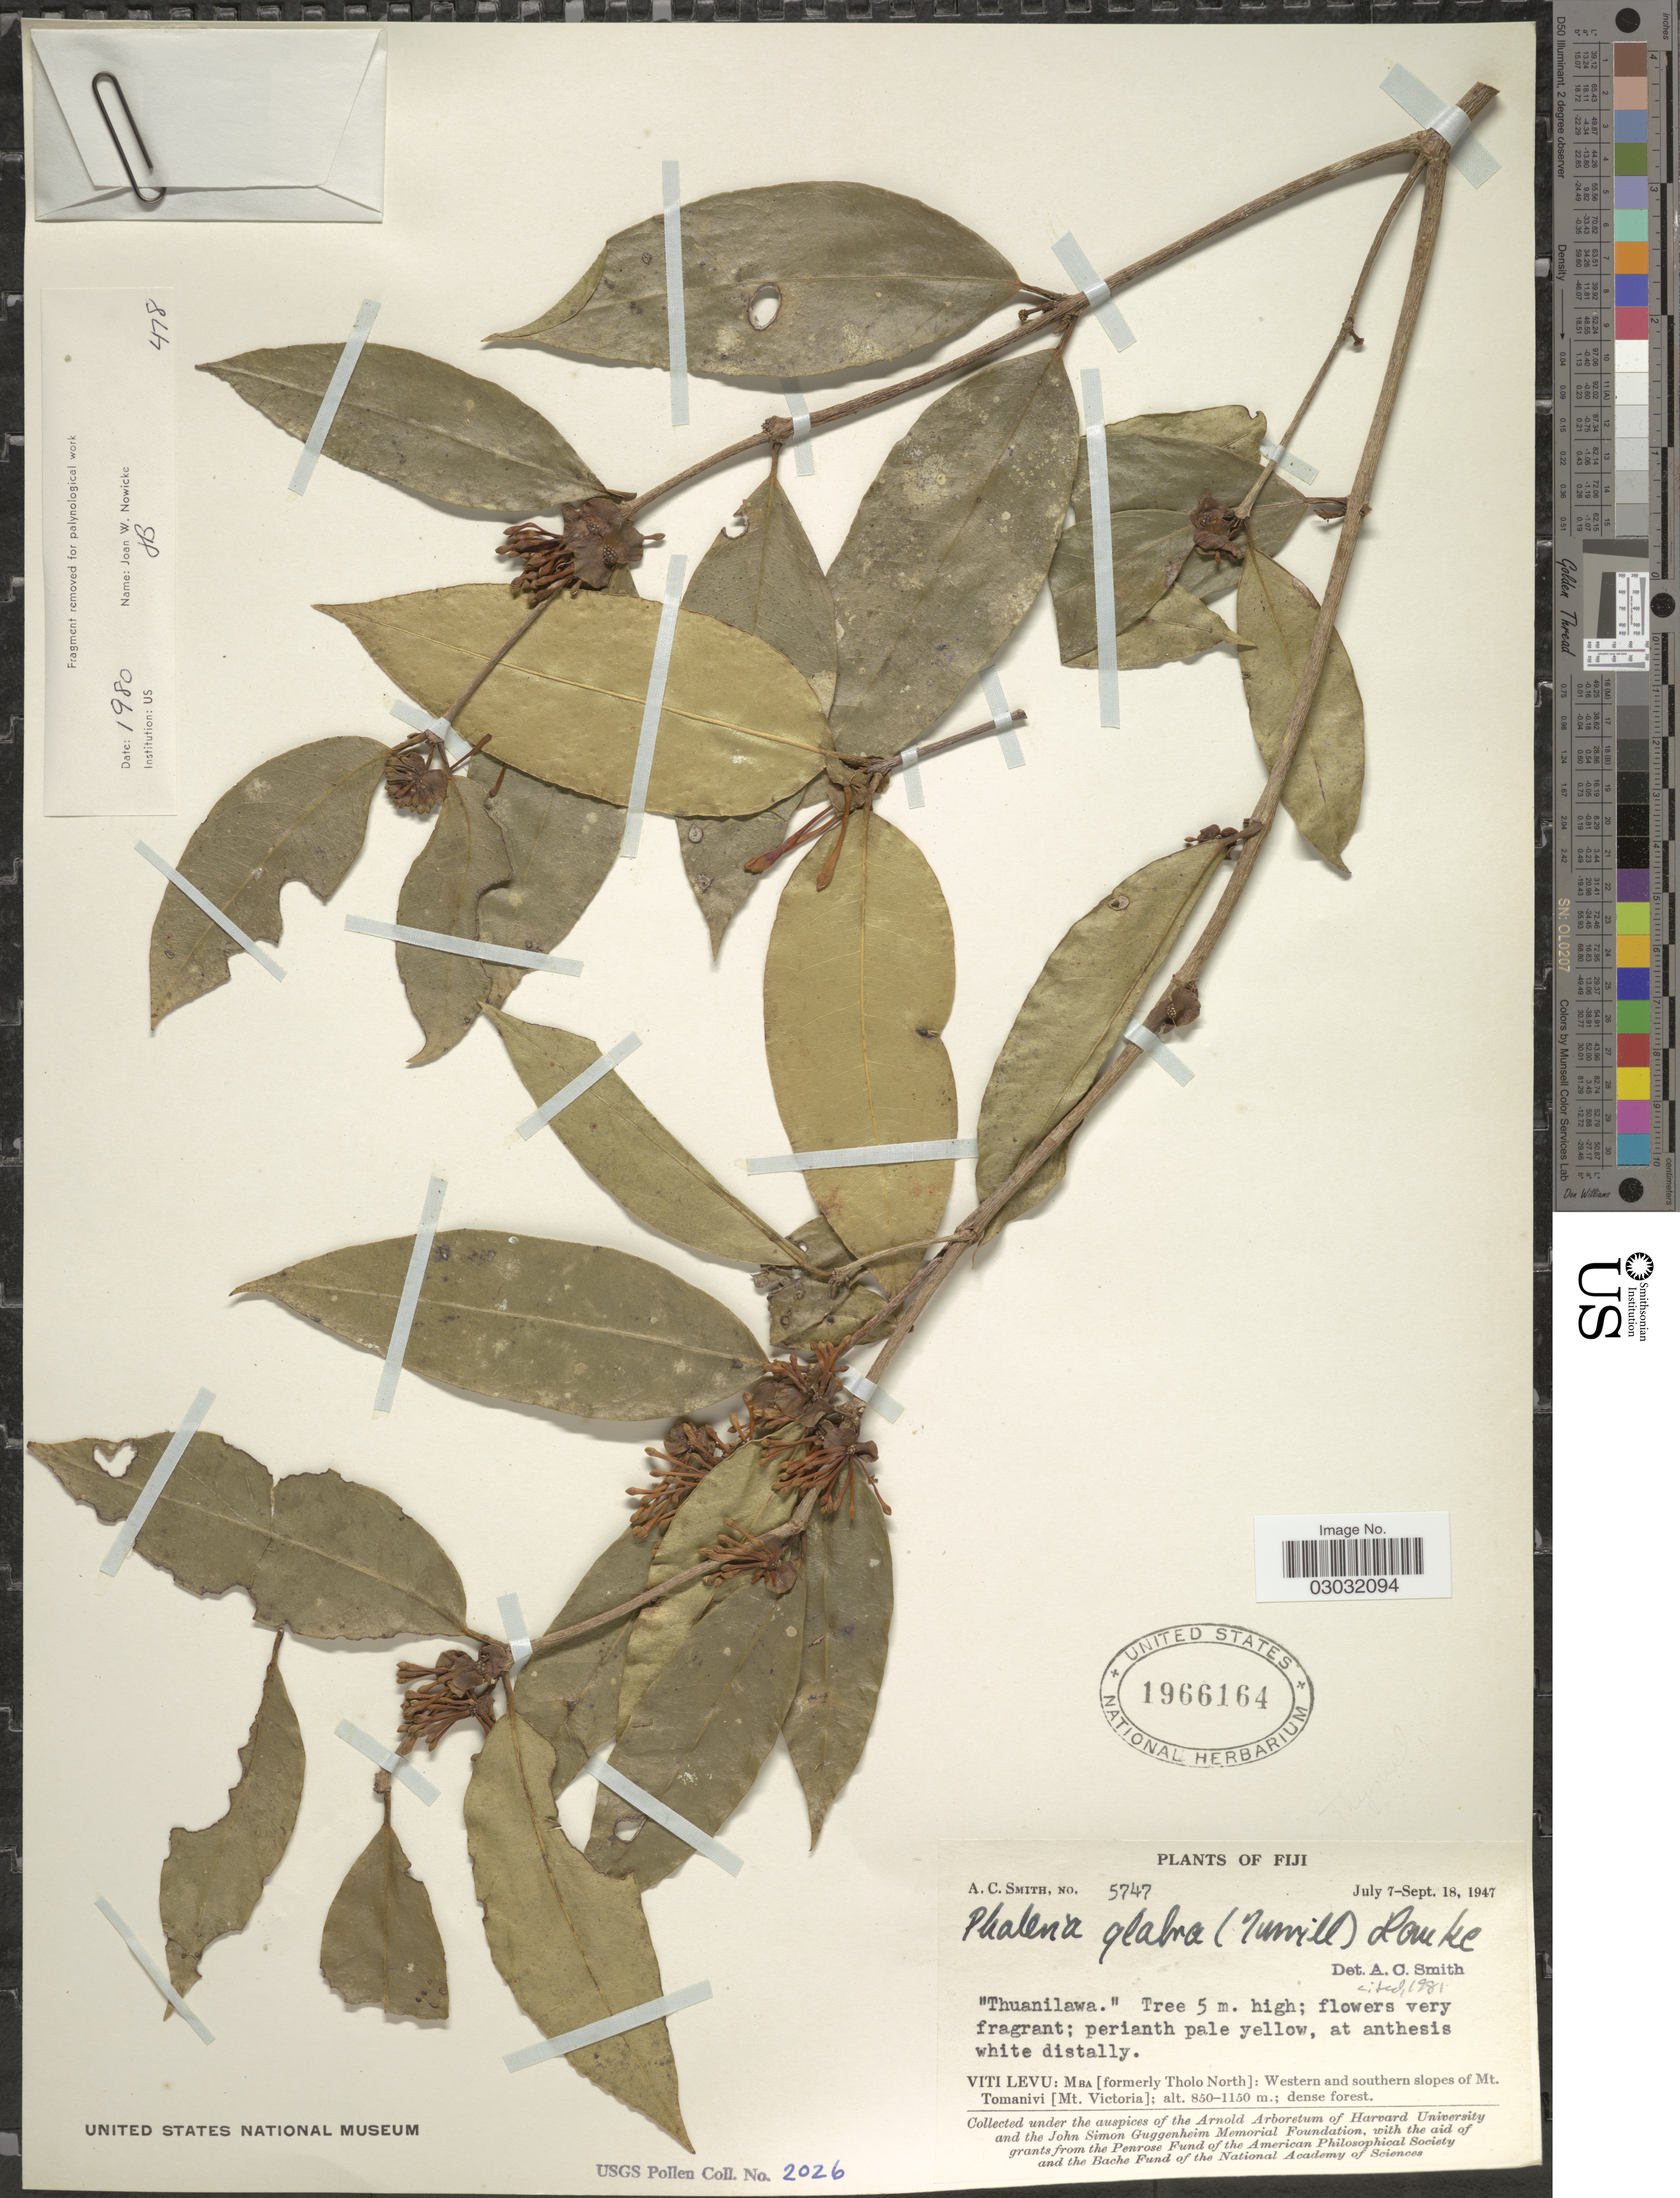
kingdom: Plantae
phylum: Tracheophyta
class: Magnoliopsida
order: Malvales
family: Thymelaeaceae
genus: Phaleria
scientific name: Phaleria glabra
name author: (Turrill) Domke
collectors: A. C. Smith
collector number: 5747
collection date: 1947-07-07/1947-09-18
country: Fiji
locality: Viti Levu: Mba [formerly Tholo North]: Western and southern slopes of Mt. Tomanivi [Mt. Victoria].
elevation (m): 850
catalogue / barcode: US 1966164